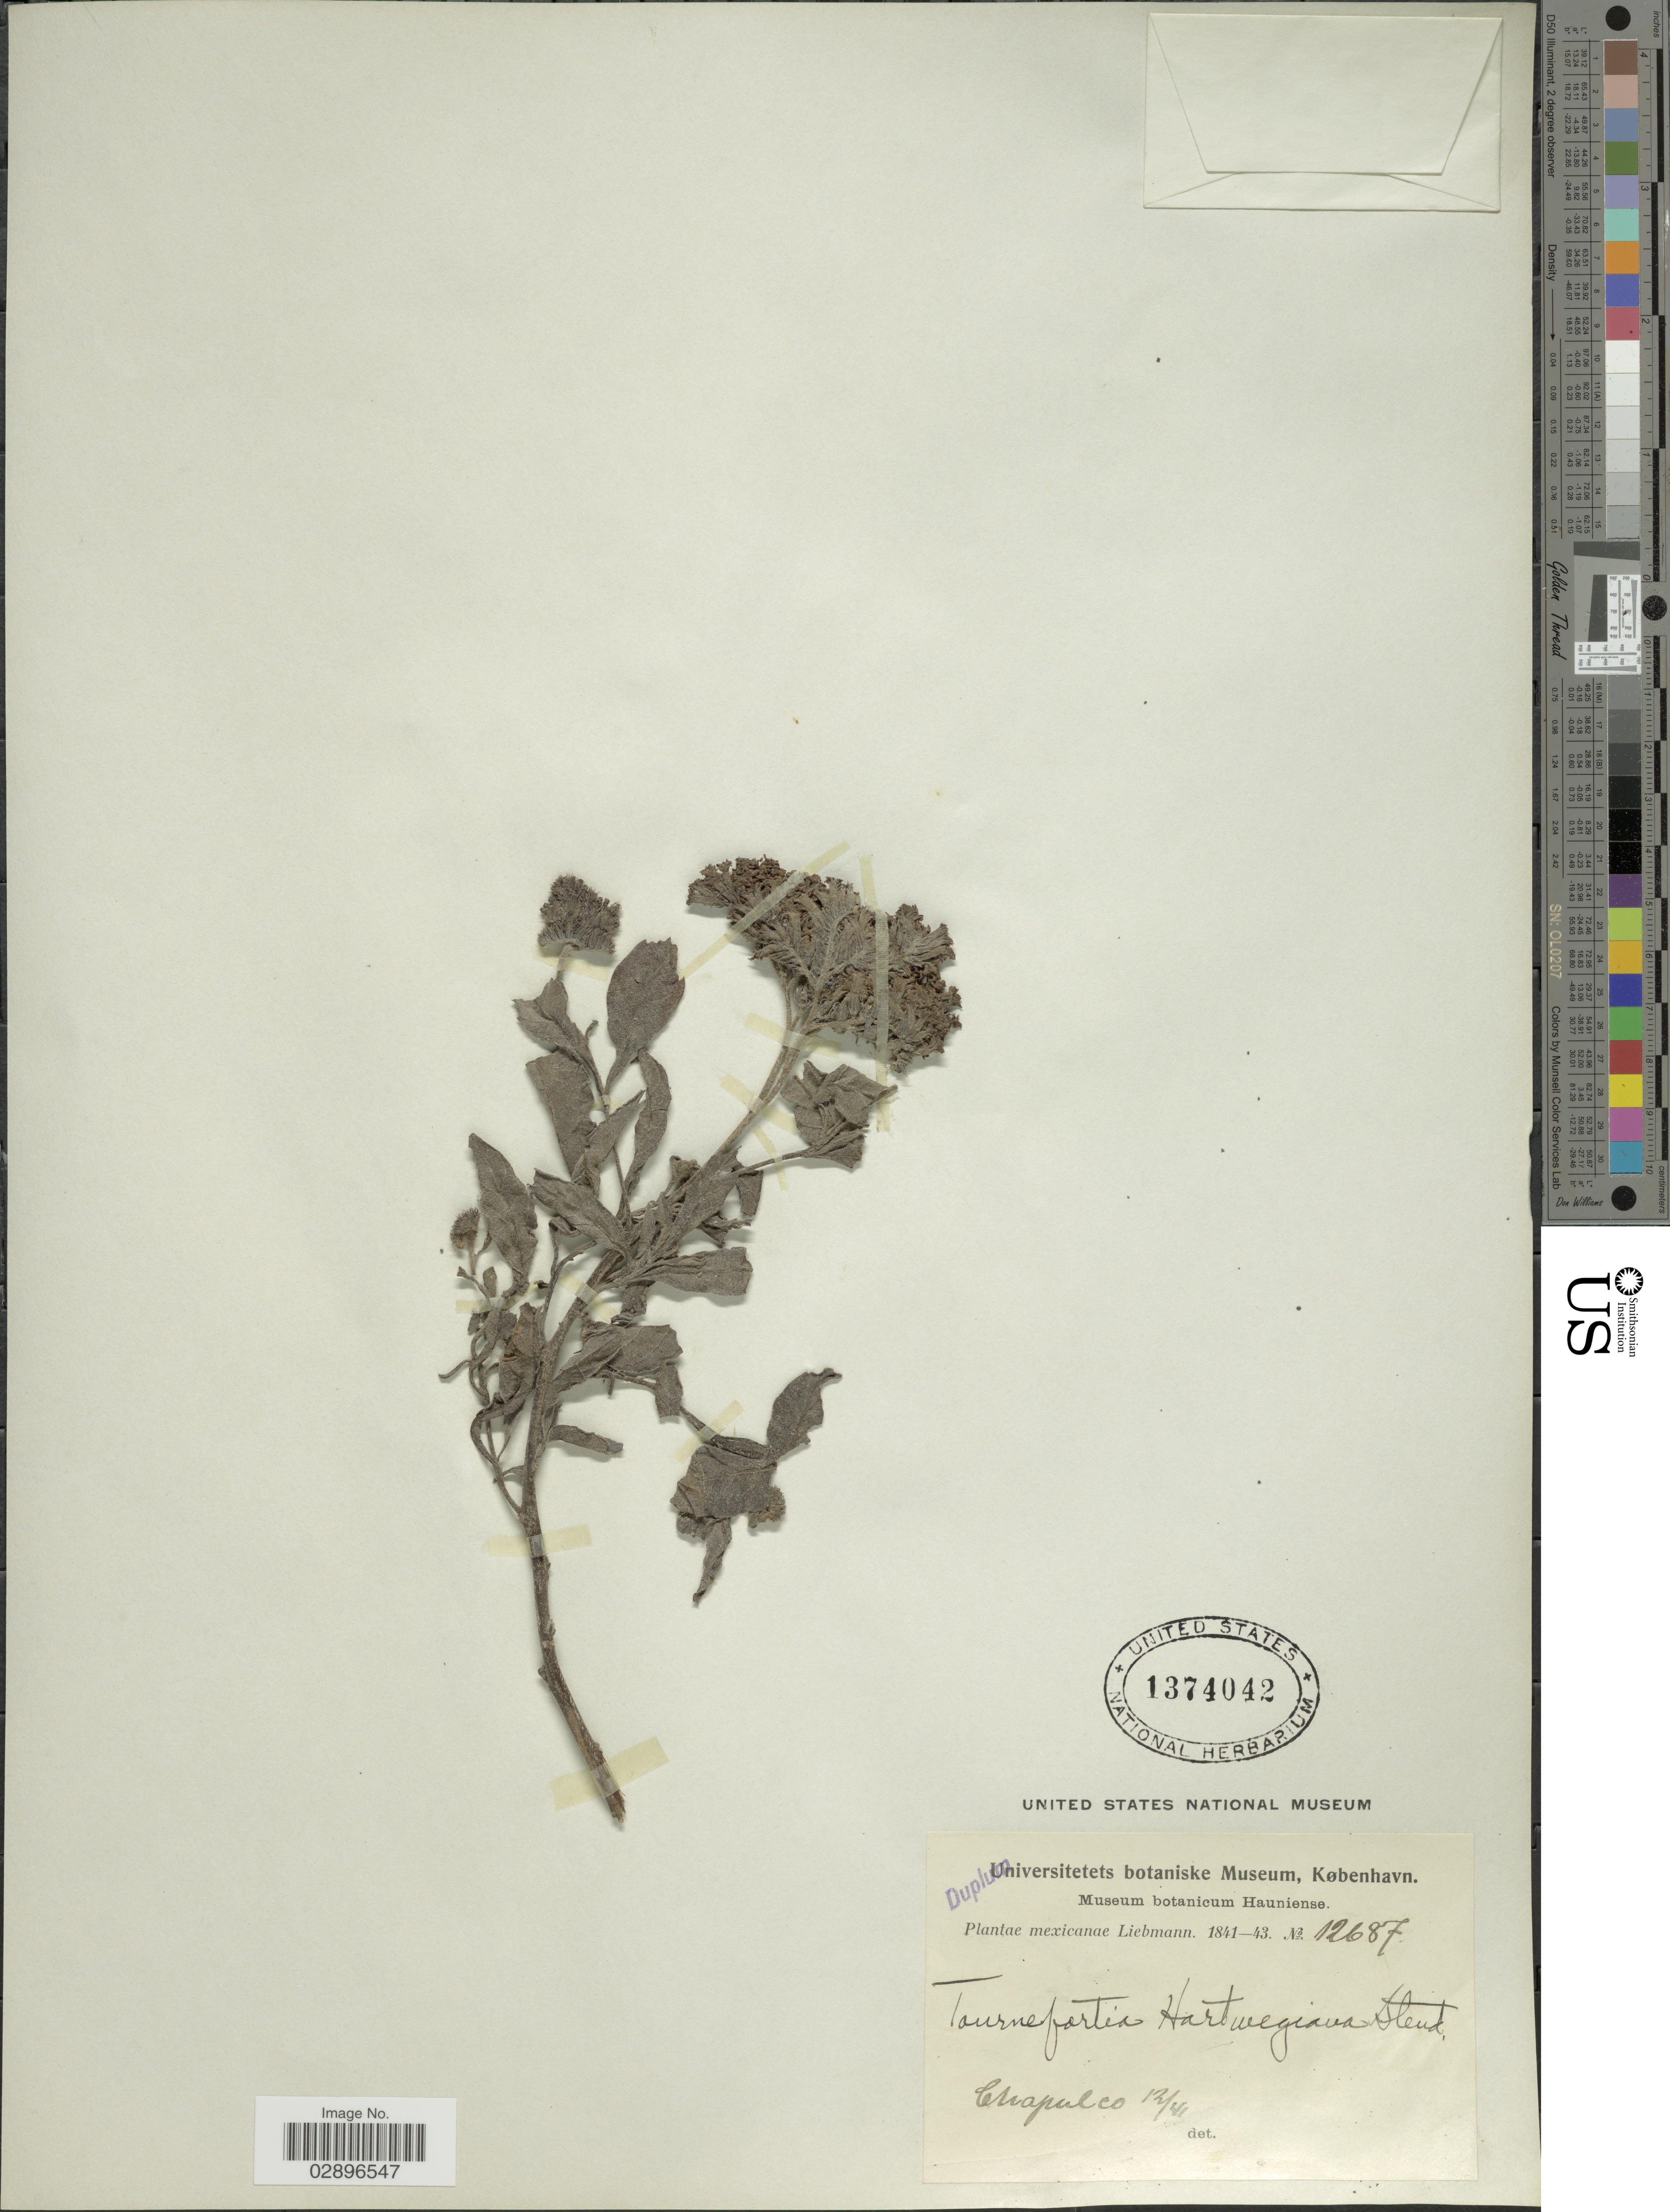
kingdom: Plantae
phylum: Tracheophyta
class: Magnoliopsida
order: Boraginales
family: Heliotropiaceae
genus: Tournefortia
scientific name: Tournefortia hartwegiana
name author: Steud.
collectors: Liebmann, --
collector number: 12687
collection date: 1841-12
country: Mexico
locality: Chapulco.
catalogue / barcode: US 1374042